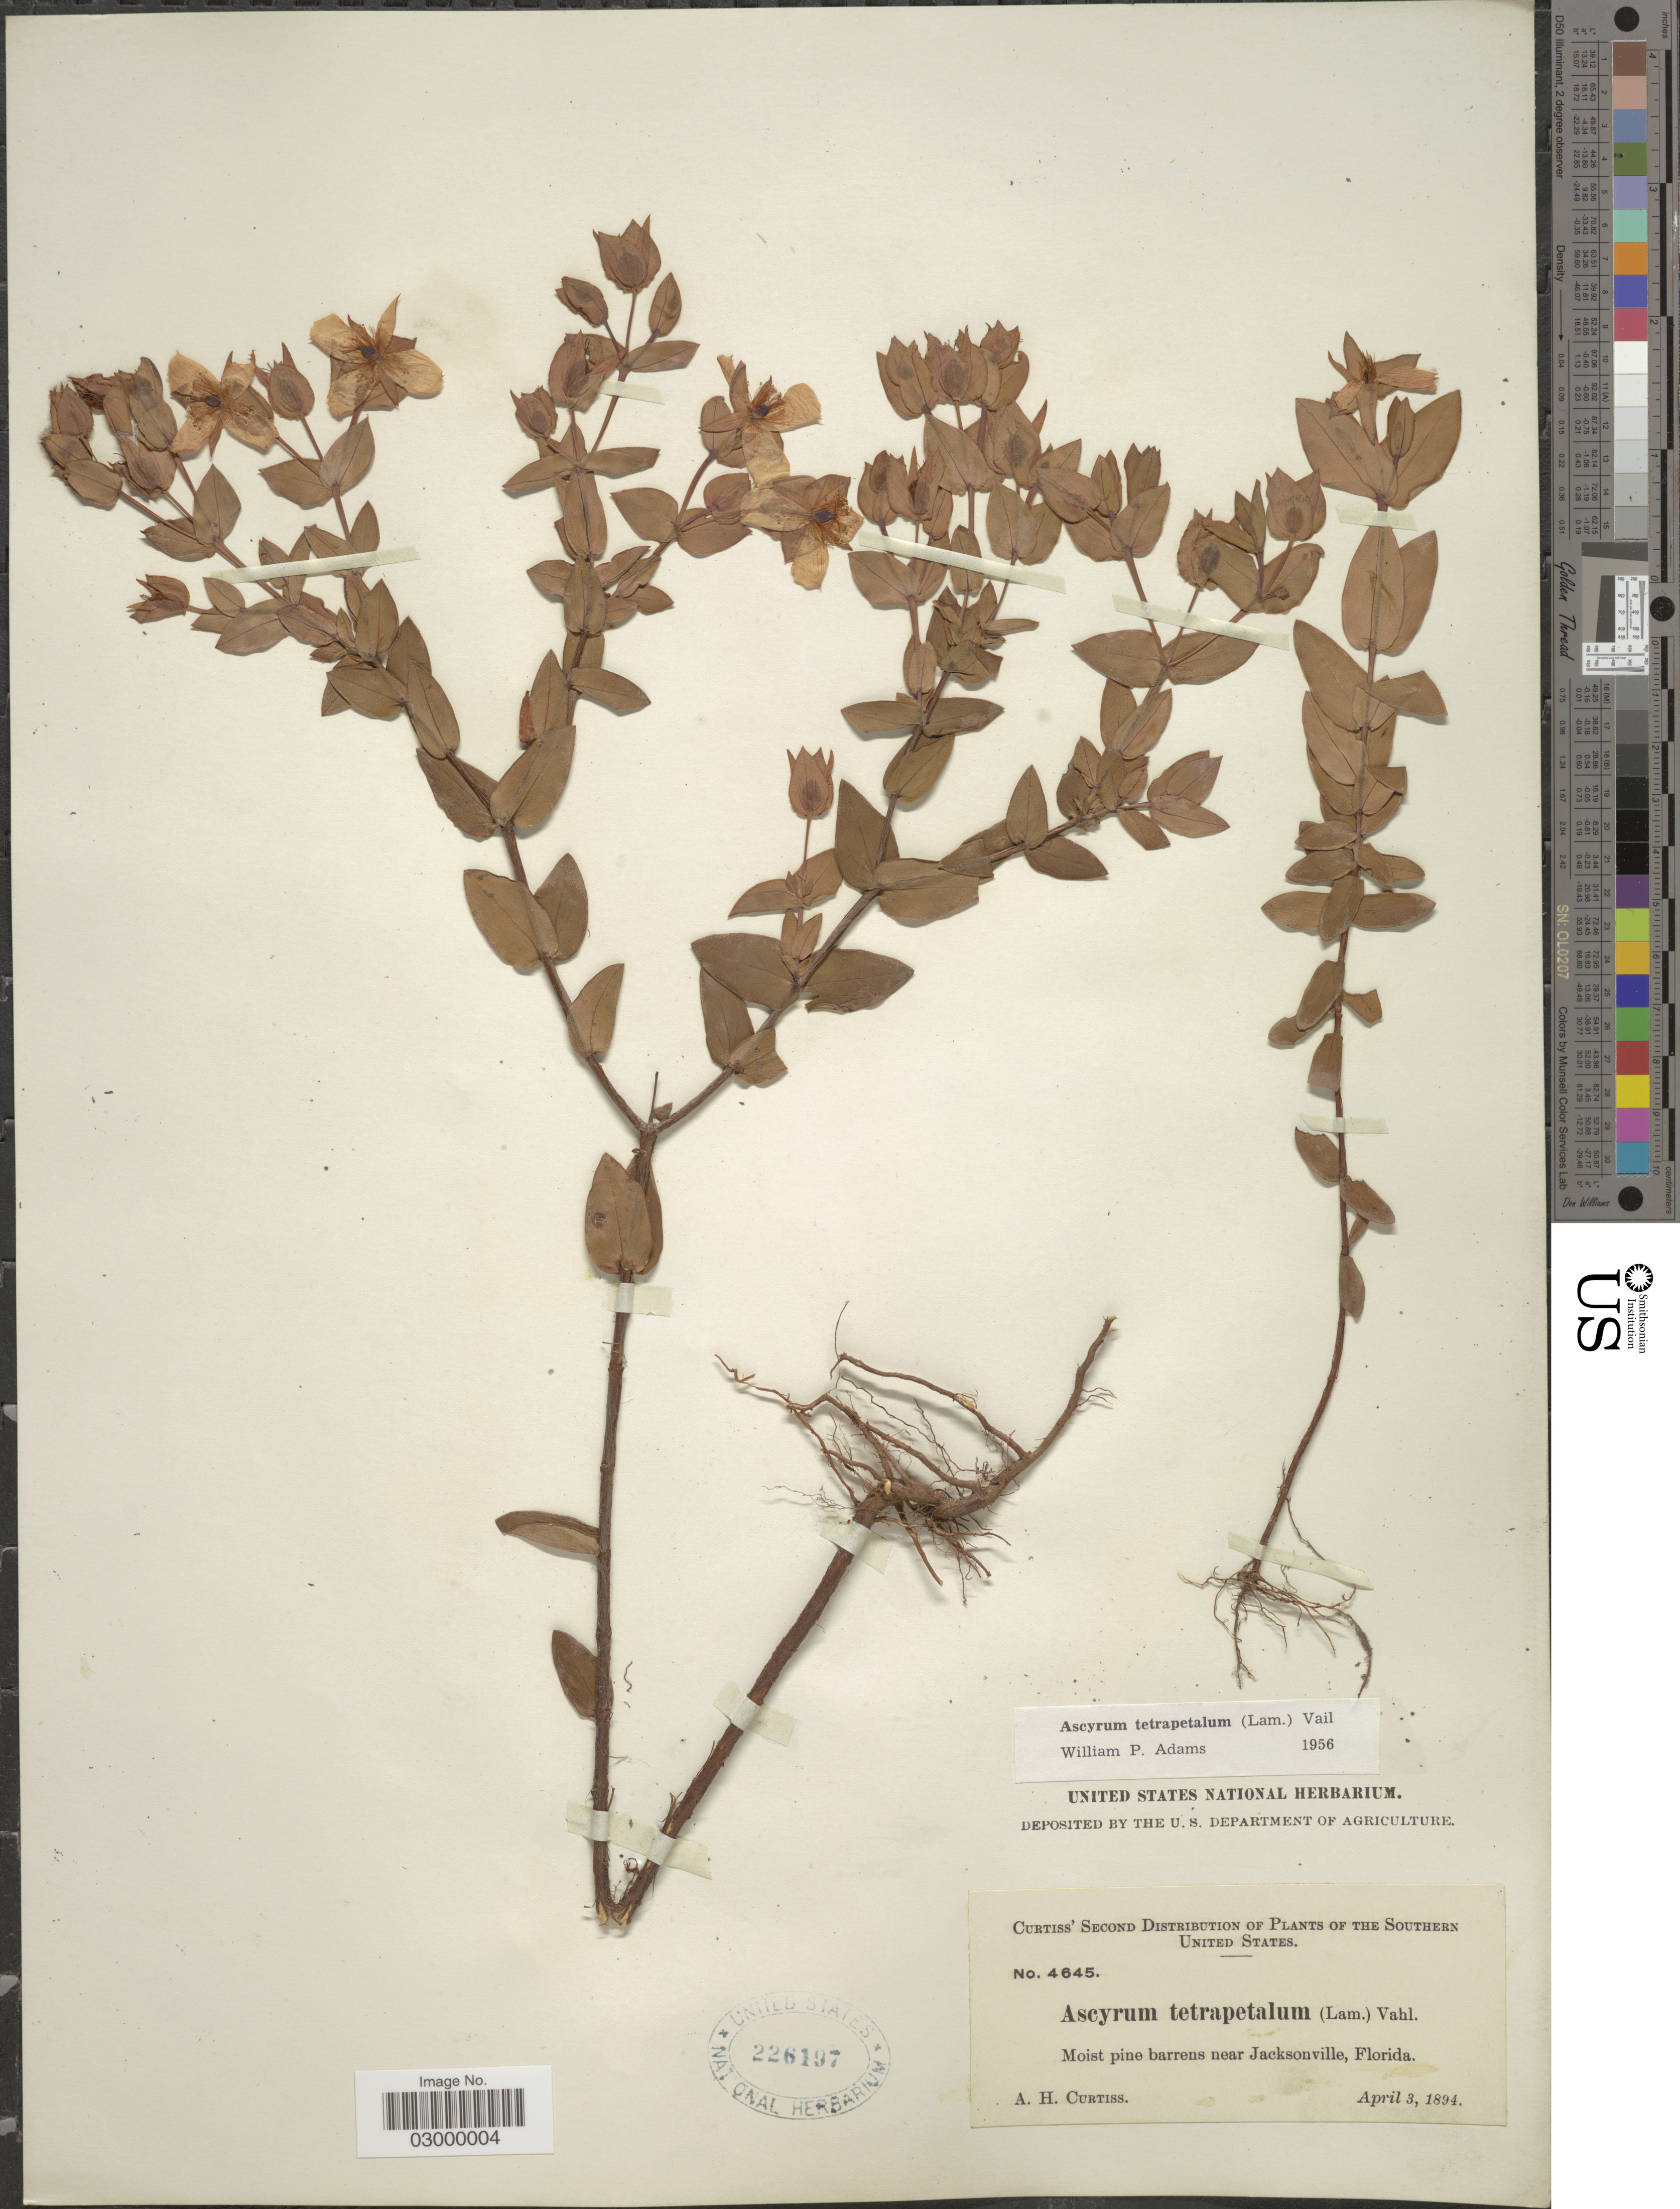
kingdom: Plantae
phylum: Tracheophyta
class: Magnoliopsida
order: Malpighiales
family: Hypericaceae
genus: Hypericum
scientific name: Hypericum tetrapetalum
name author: Lam.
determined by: Strong, Mark T., (BOT), Smithsonian Institution - National Museum of Natural History (UNITED STATES)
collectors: A. H. Curtiss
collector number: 4645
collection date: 1894-04-03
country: United States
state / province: Florida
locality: Southern United States. Moist pine barrens near Jacksonville.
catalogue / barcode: US 226197